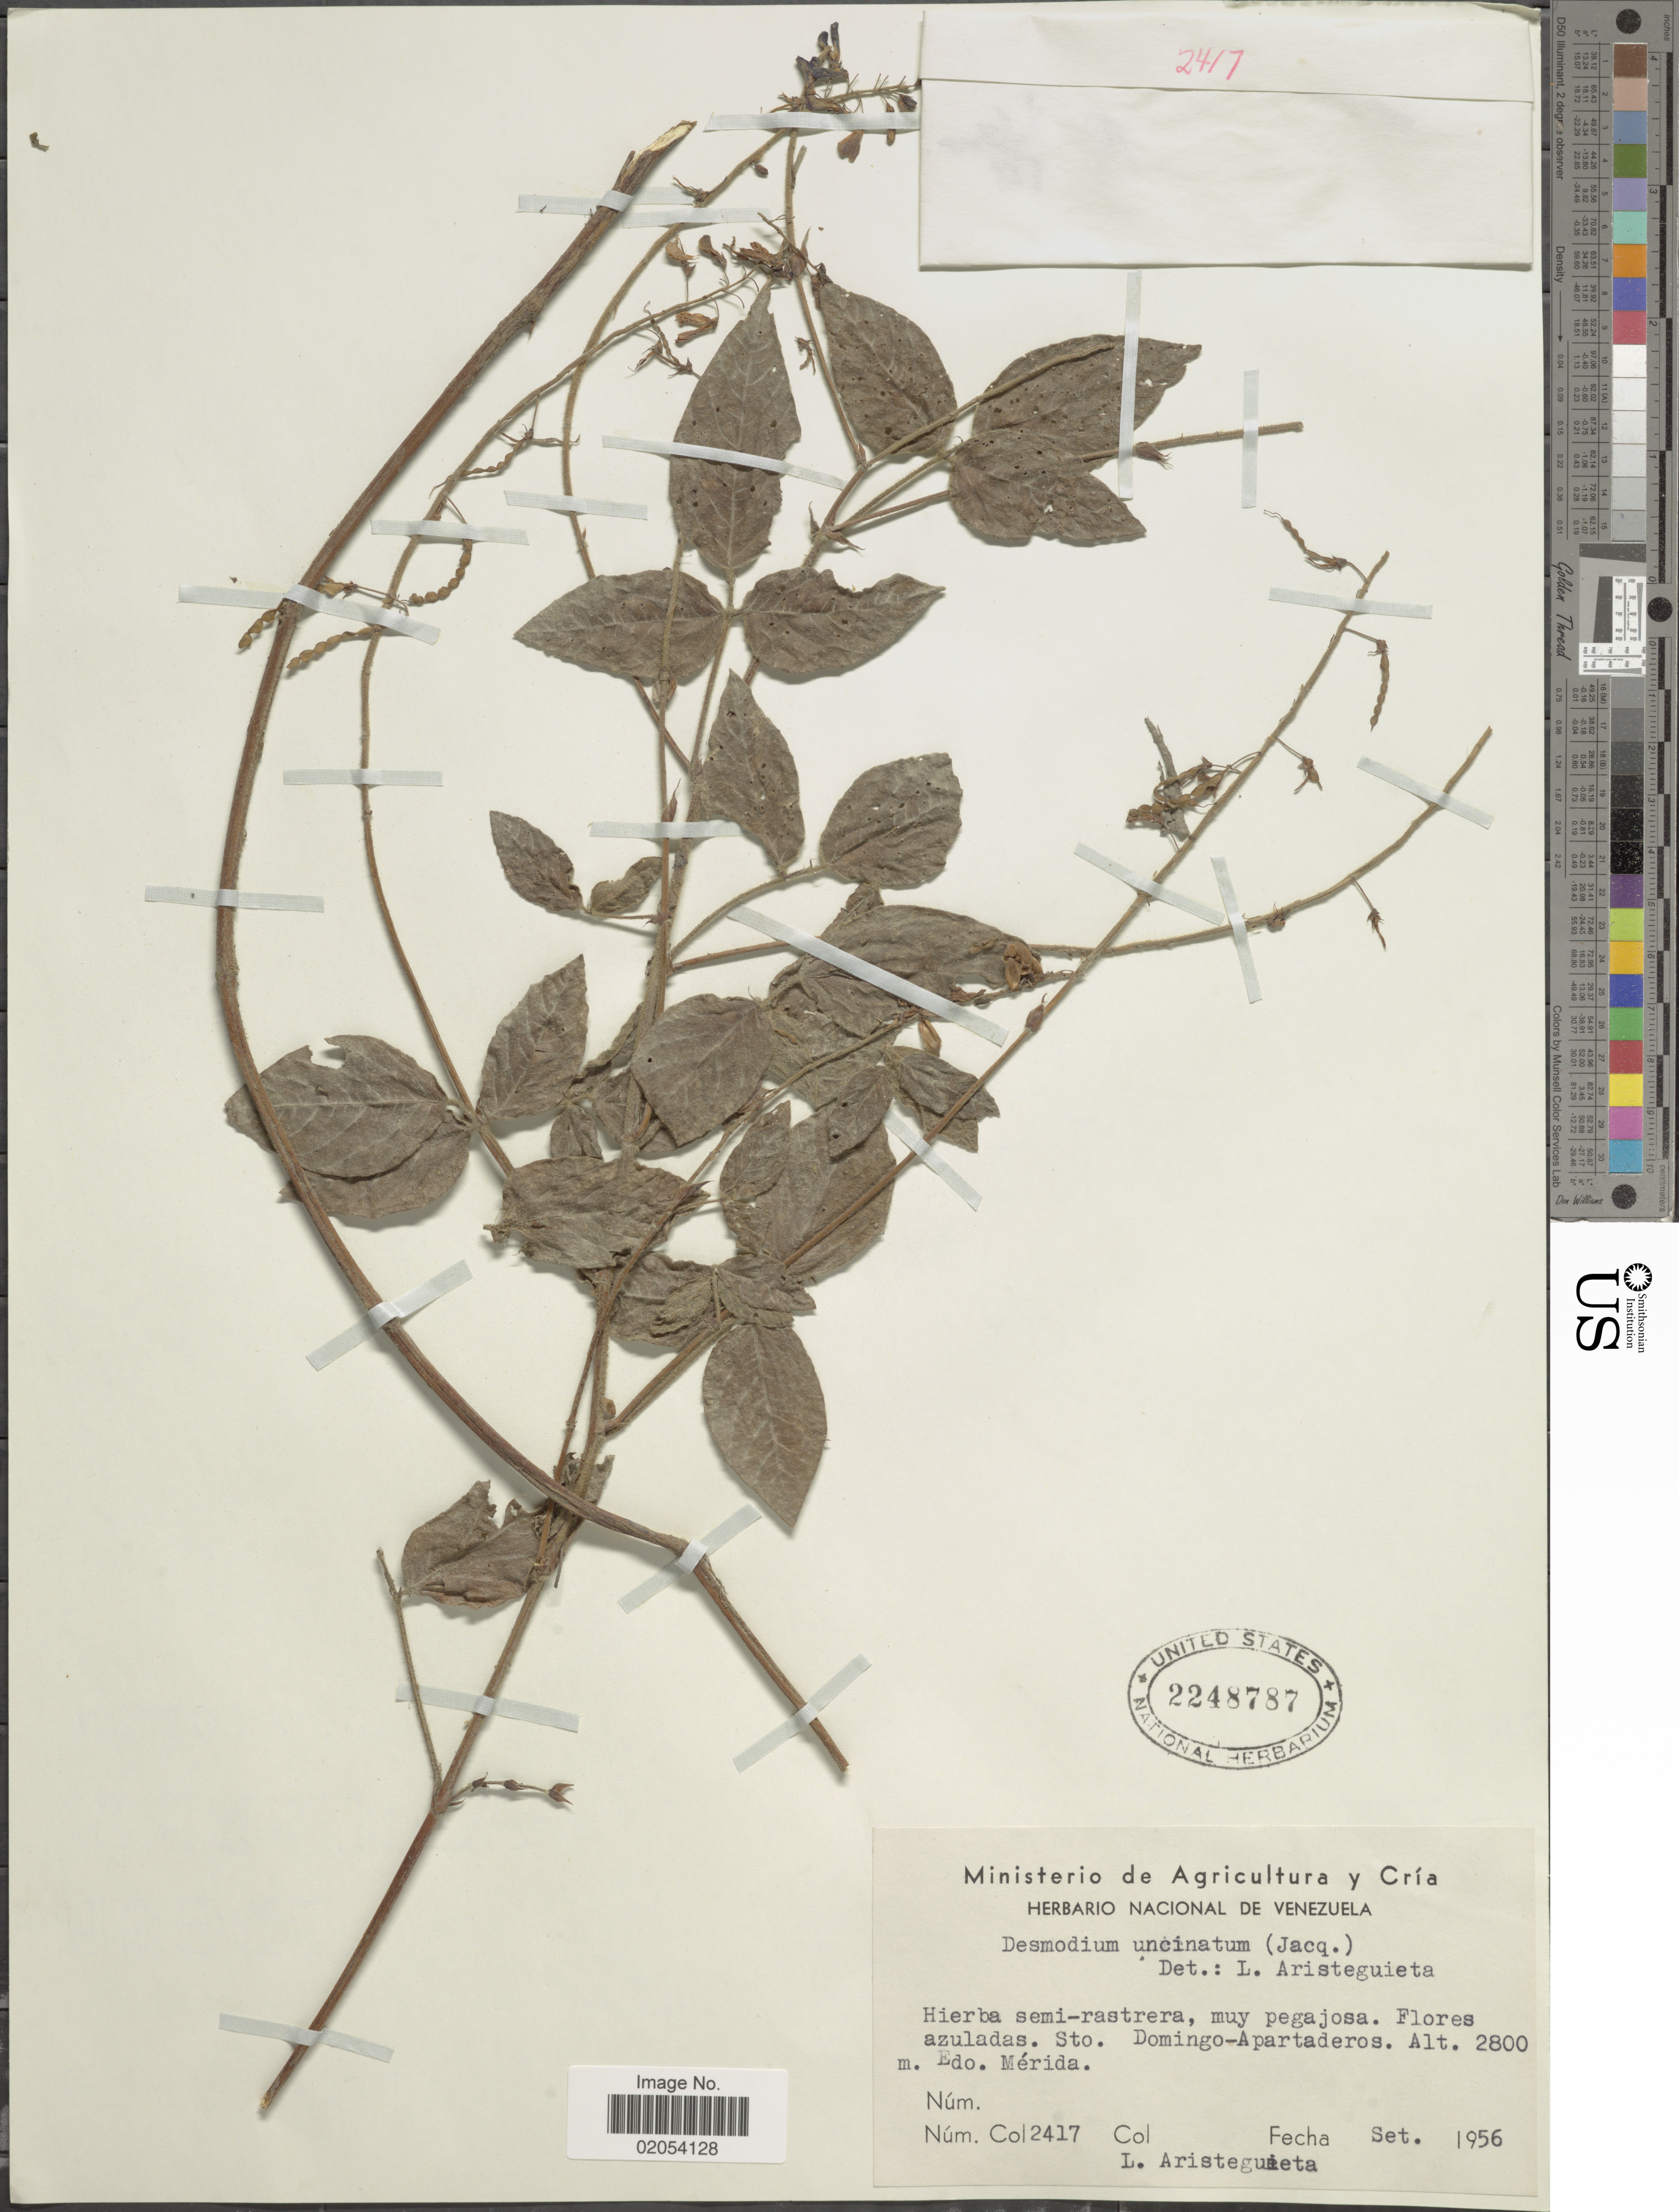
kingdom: Plantae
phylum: Tracheophyta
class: Magnoliopsida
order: Fabales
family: Fabaceae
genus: Desmodium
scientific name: Desmodium uncinatum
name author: (Jacq.) DC.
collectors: L. Aristeguieta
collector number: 2417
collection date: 1956-09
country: Venezuela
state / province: Mérida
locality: Sto. Domingo-Apartaderos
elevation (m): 2800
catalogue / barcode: US 2248787